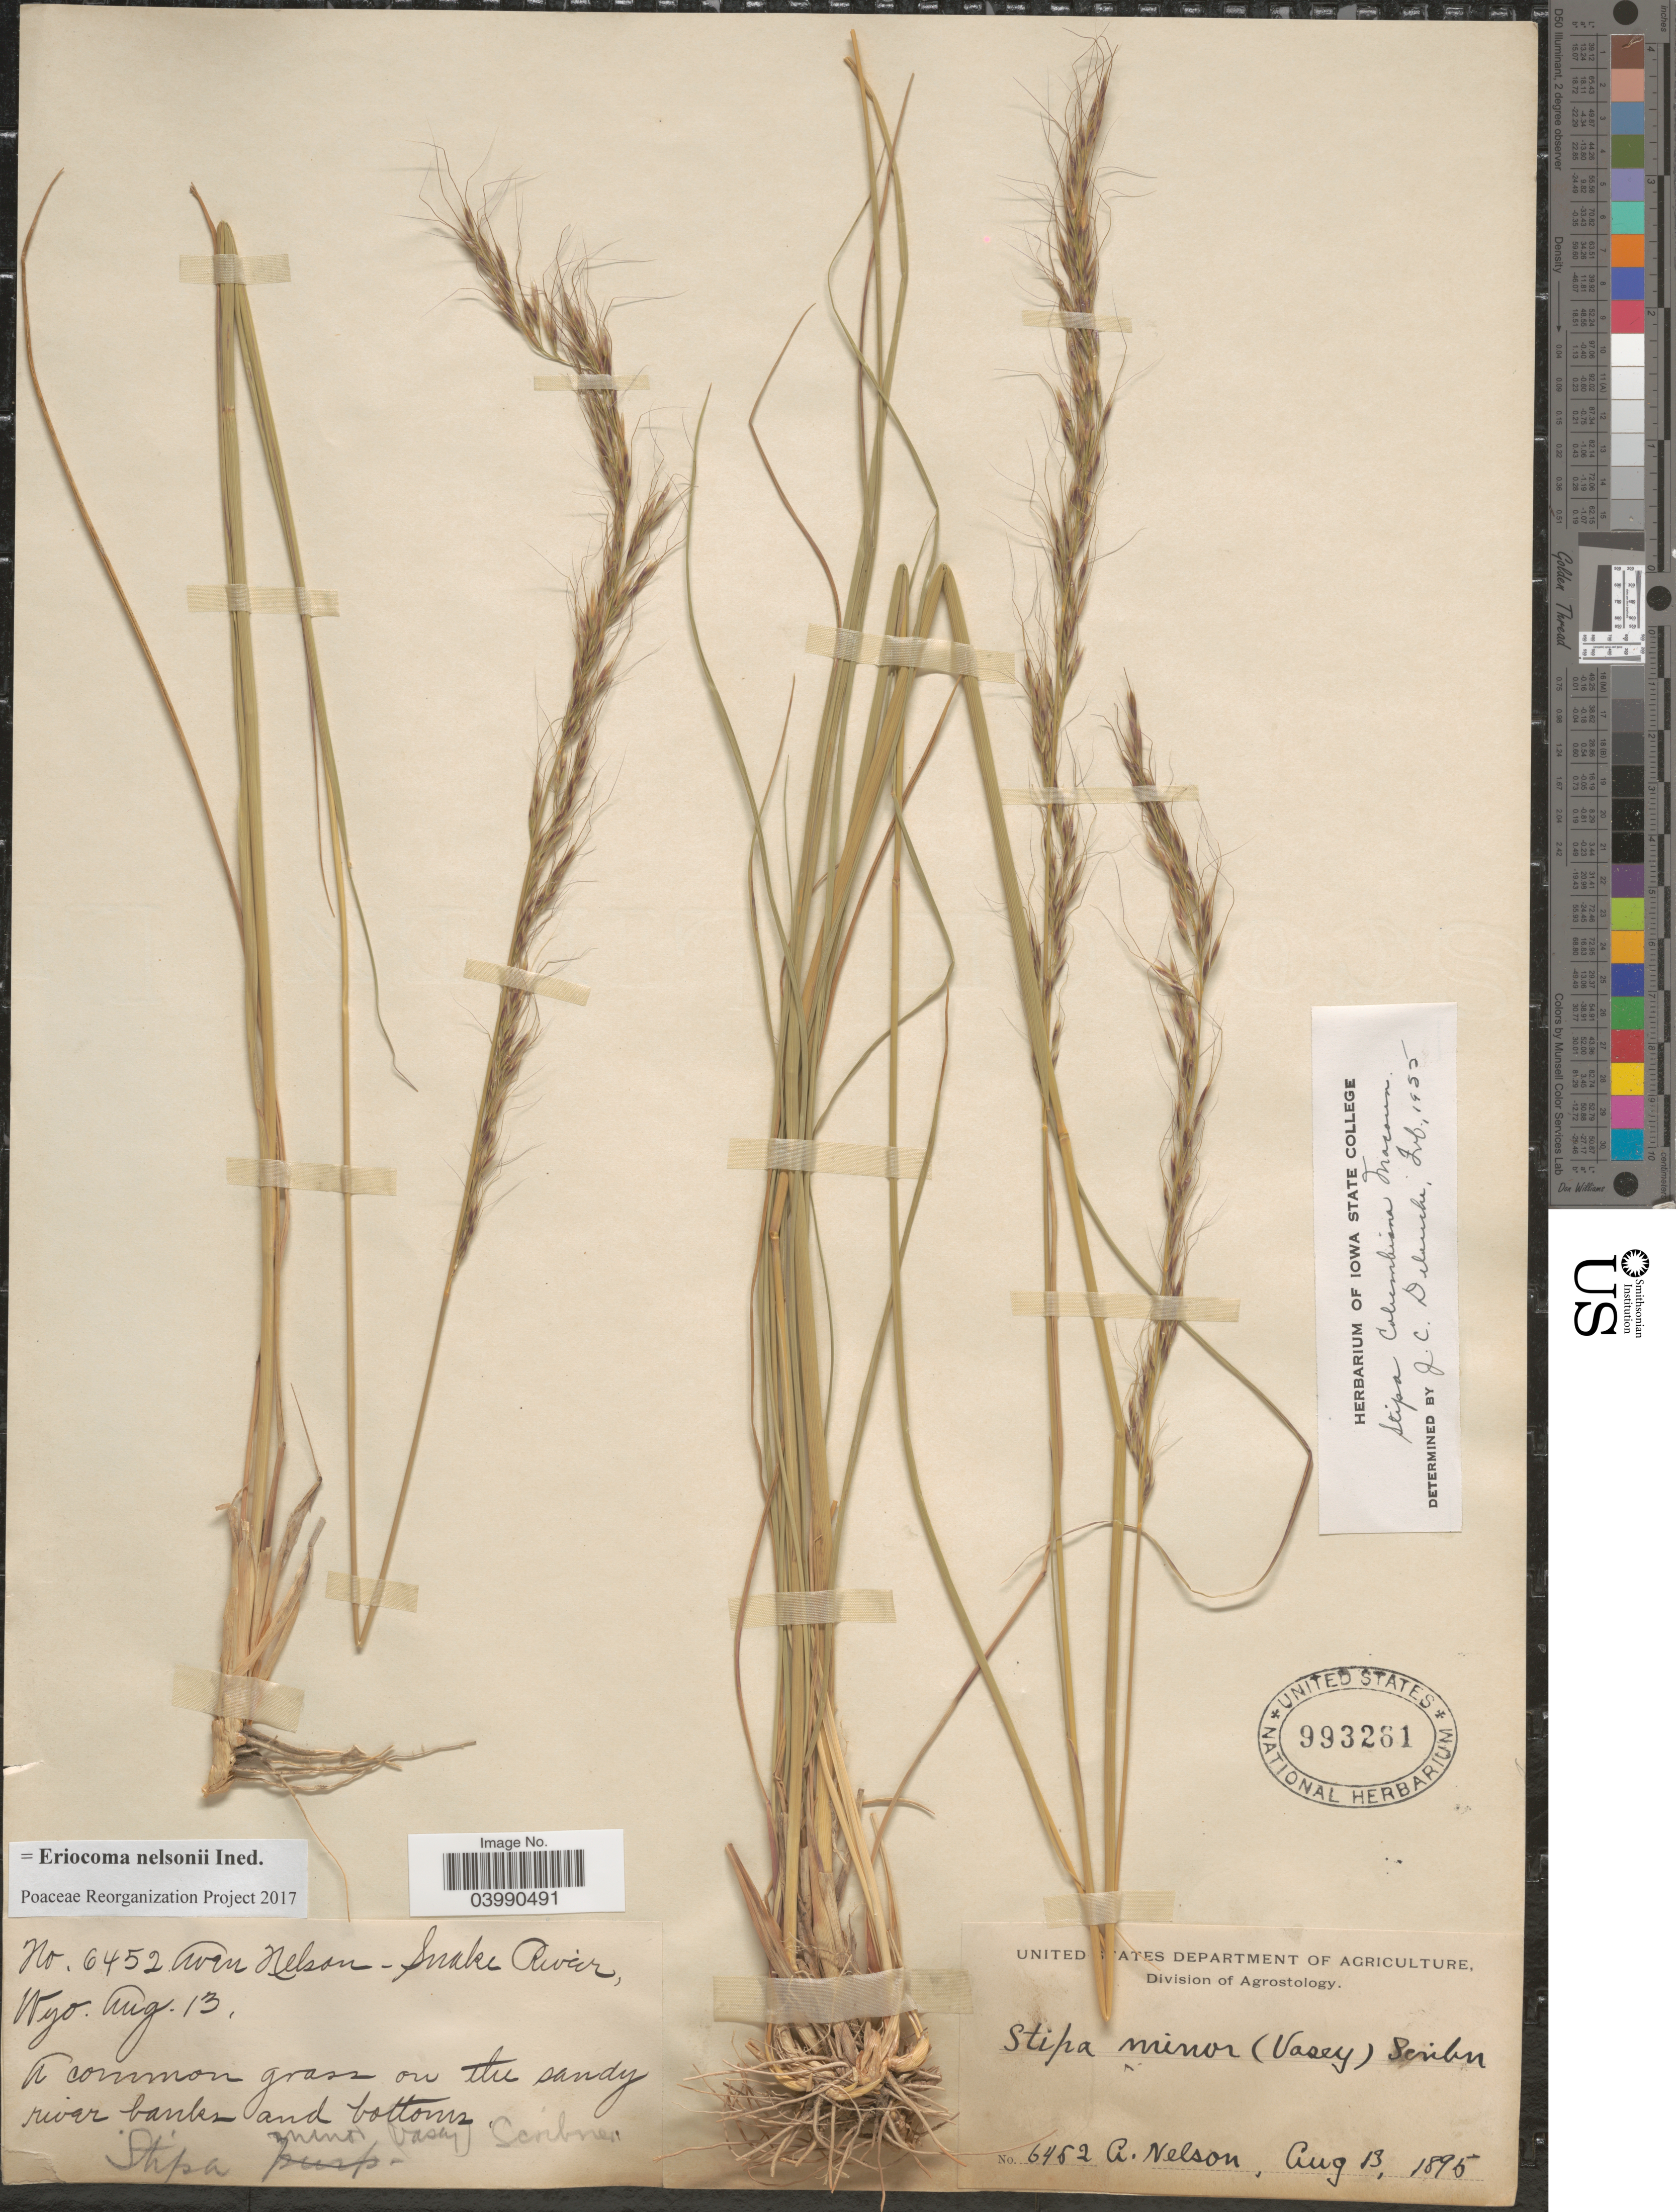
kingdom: Plantae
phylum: Tracheophyta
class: Liliopsida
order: Poales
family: Poaceae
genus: Eriocoma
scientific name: Eriocoma nelsonii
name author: (Scribn.) Romasch.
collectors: A. Nelson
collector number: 6452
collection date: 1895-08-13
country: United States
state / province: Wyoming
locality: Snake River. Grass on the sandy river banks and bottoms.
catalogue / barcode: US 993261